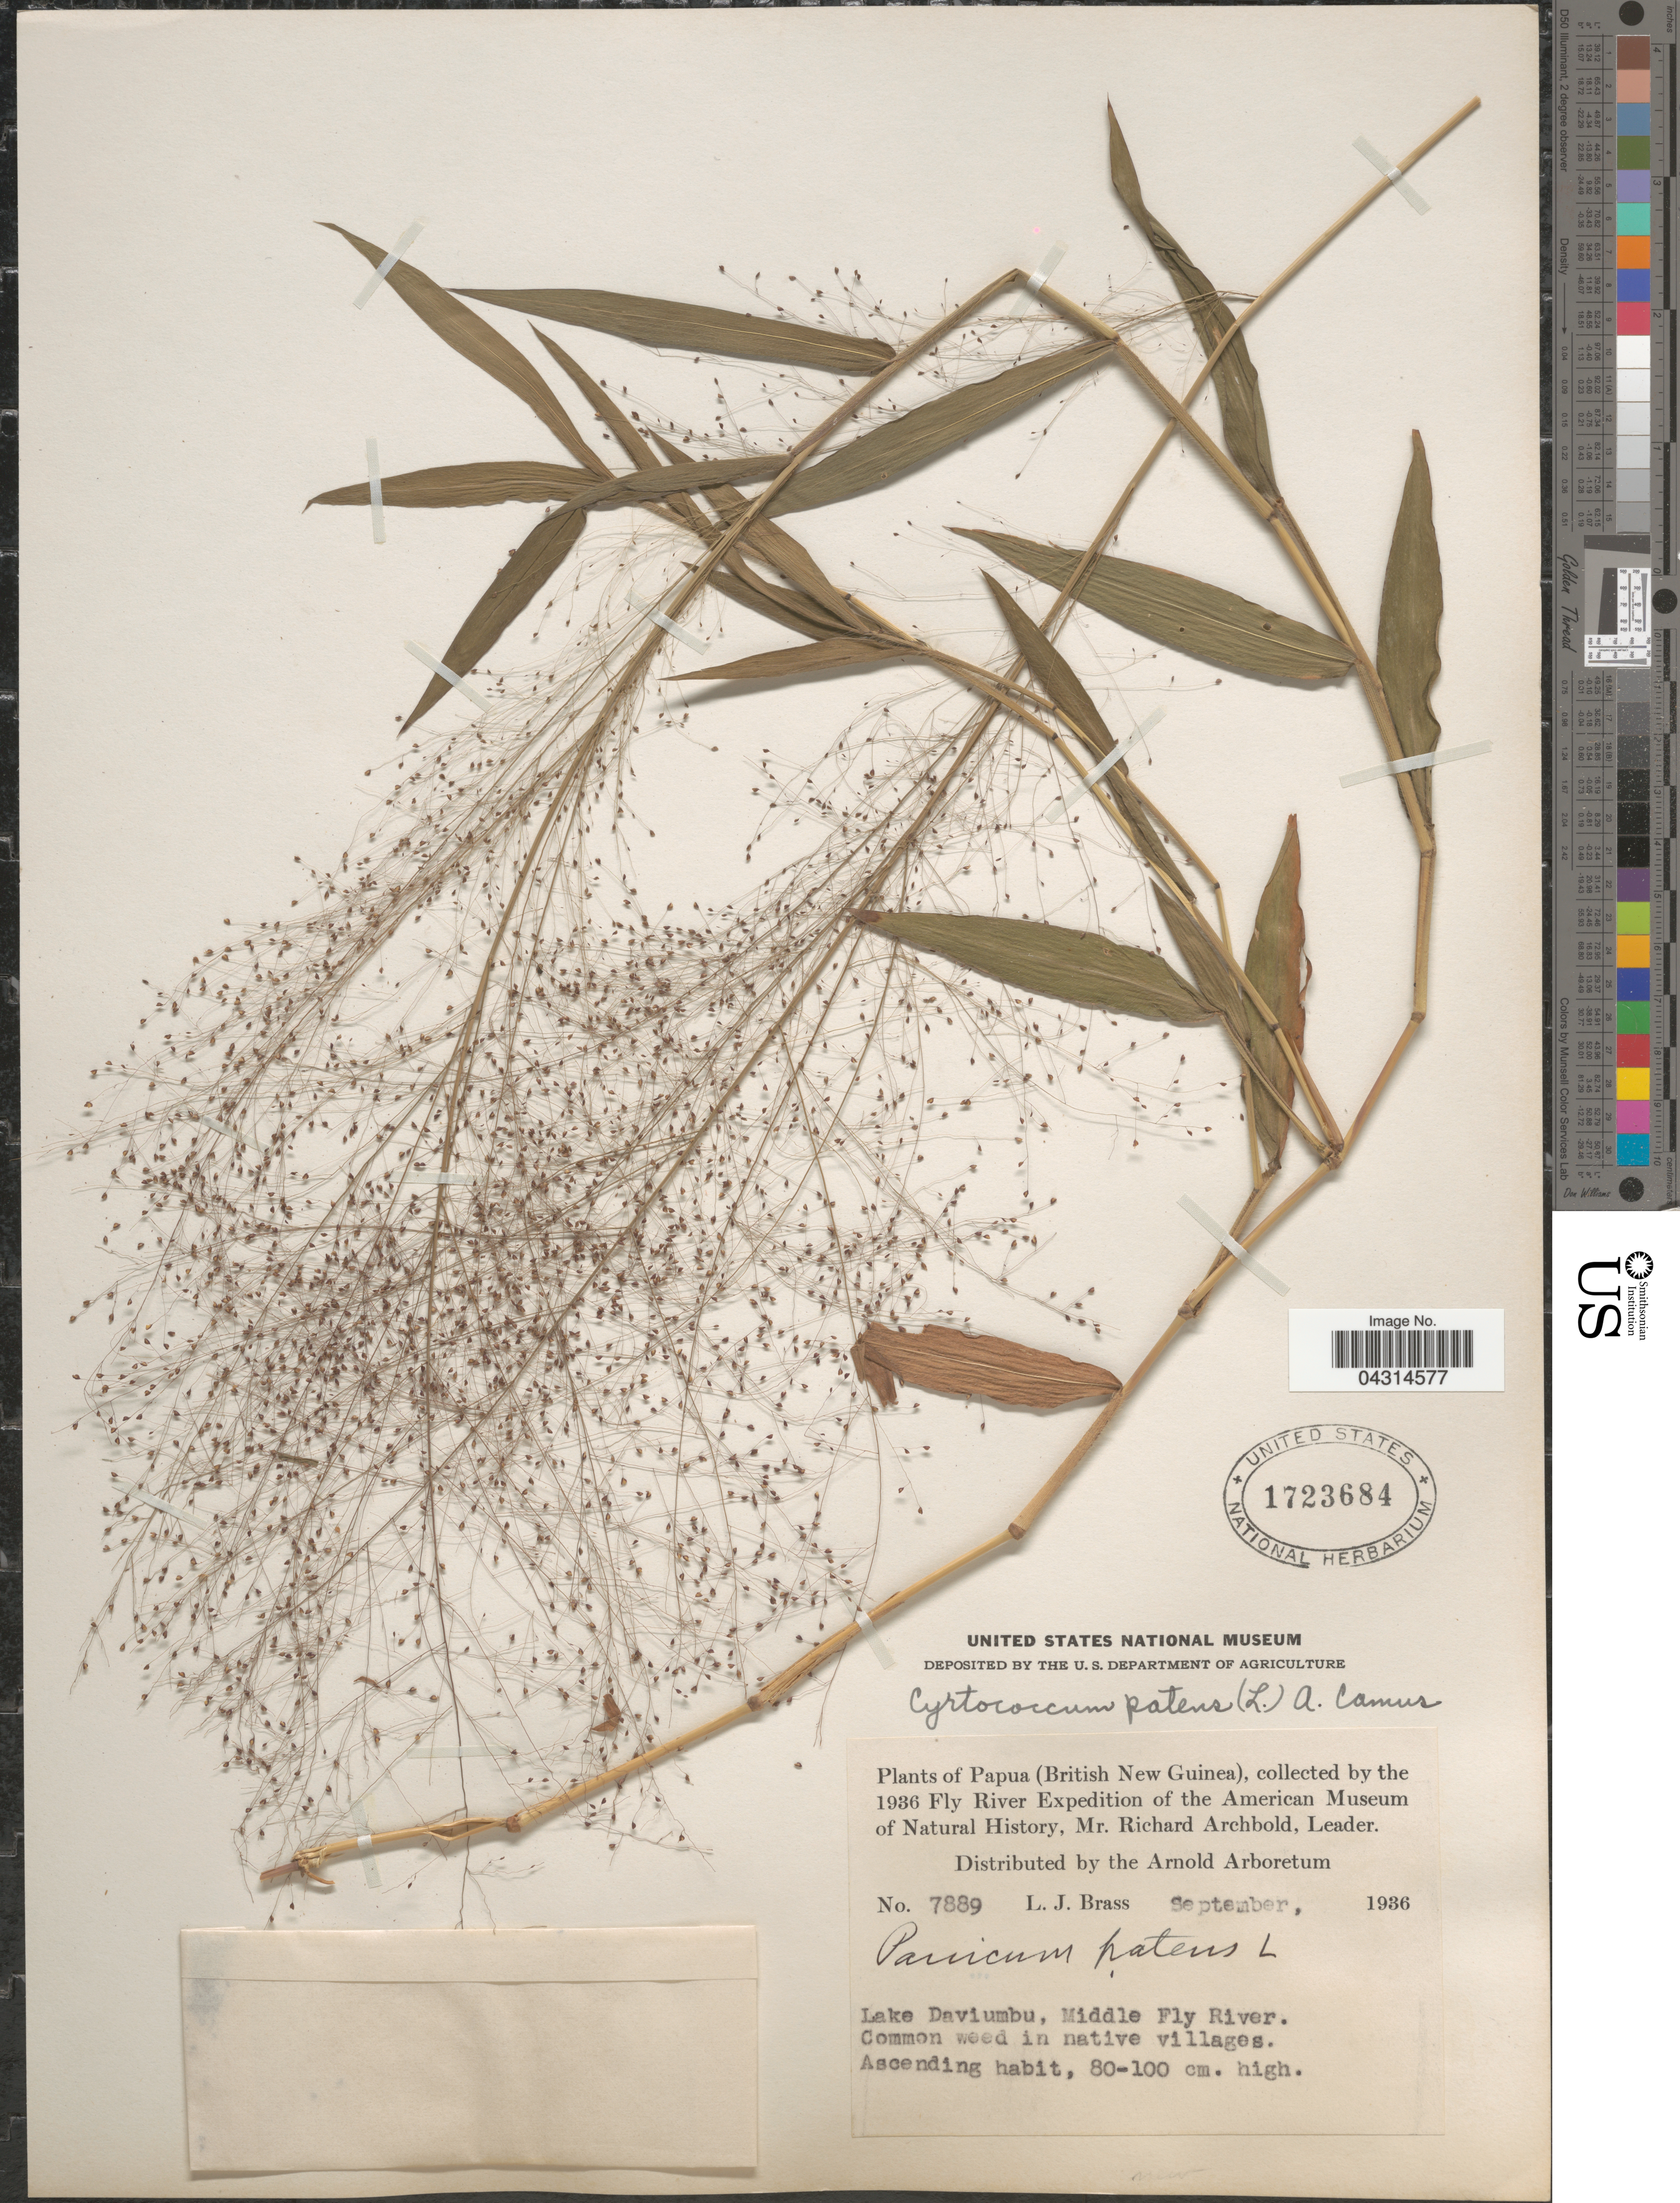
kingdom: Plantae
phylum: Tracheophyta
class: Liliopsida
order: Poales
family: Poaceae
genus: Cyrtococcum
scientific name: Cyrtococcum sp.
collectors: L. J. Brass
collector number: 7889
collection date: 1936-09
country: Papua New Guinea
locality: Papua (British New Guinea). The 1936 Fly River Expedition of the American Museum of Natural History. Lake Daviumbu, Middle Fly River.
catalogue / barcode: US 1723684